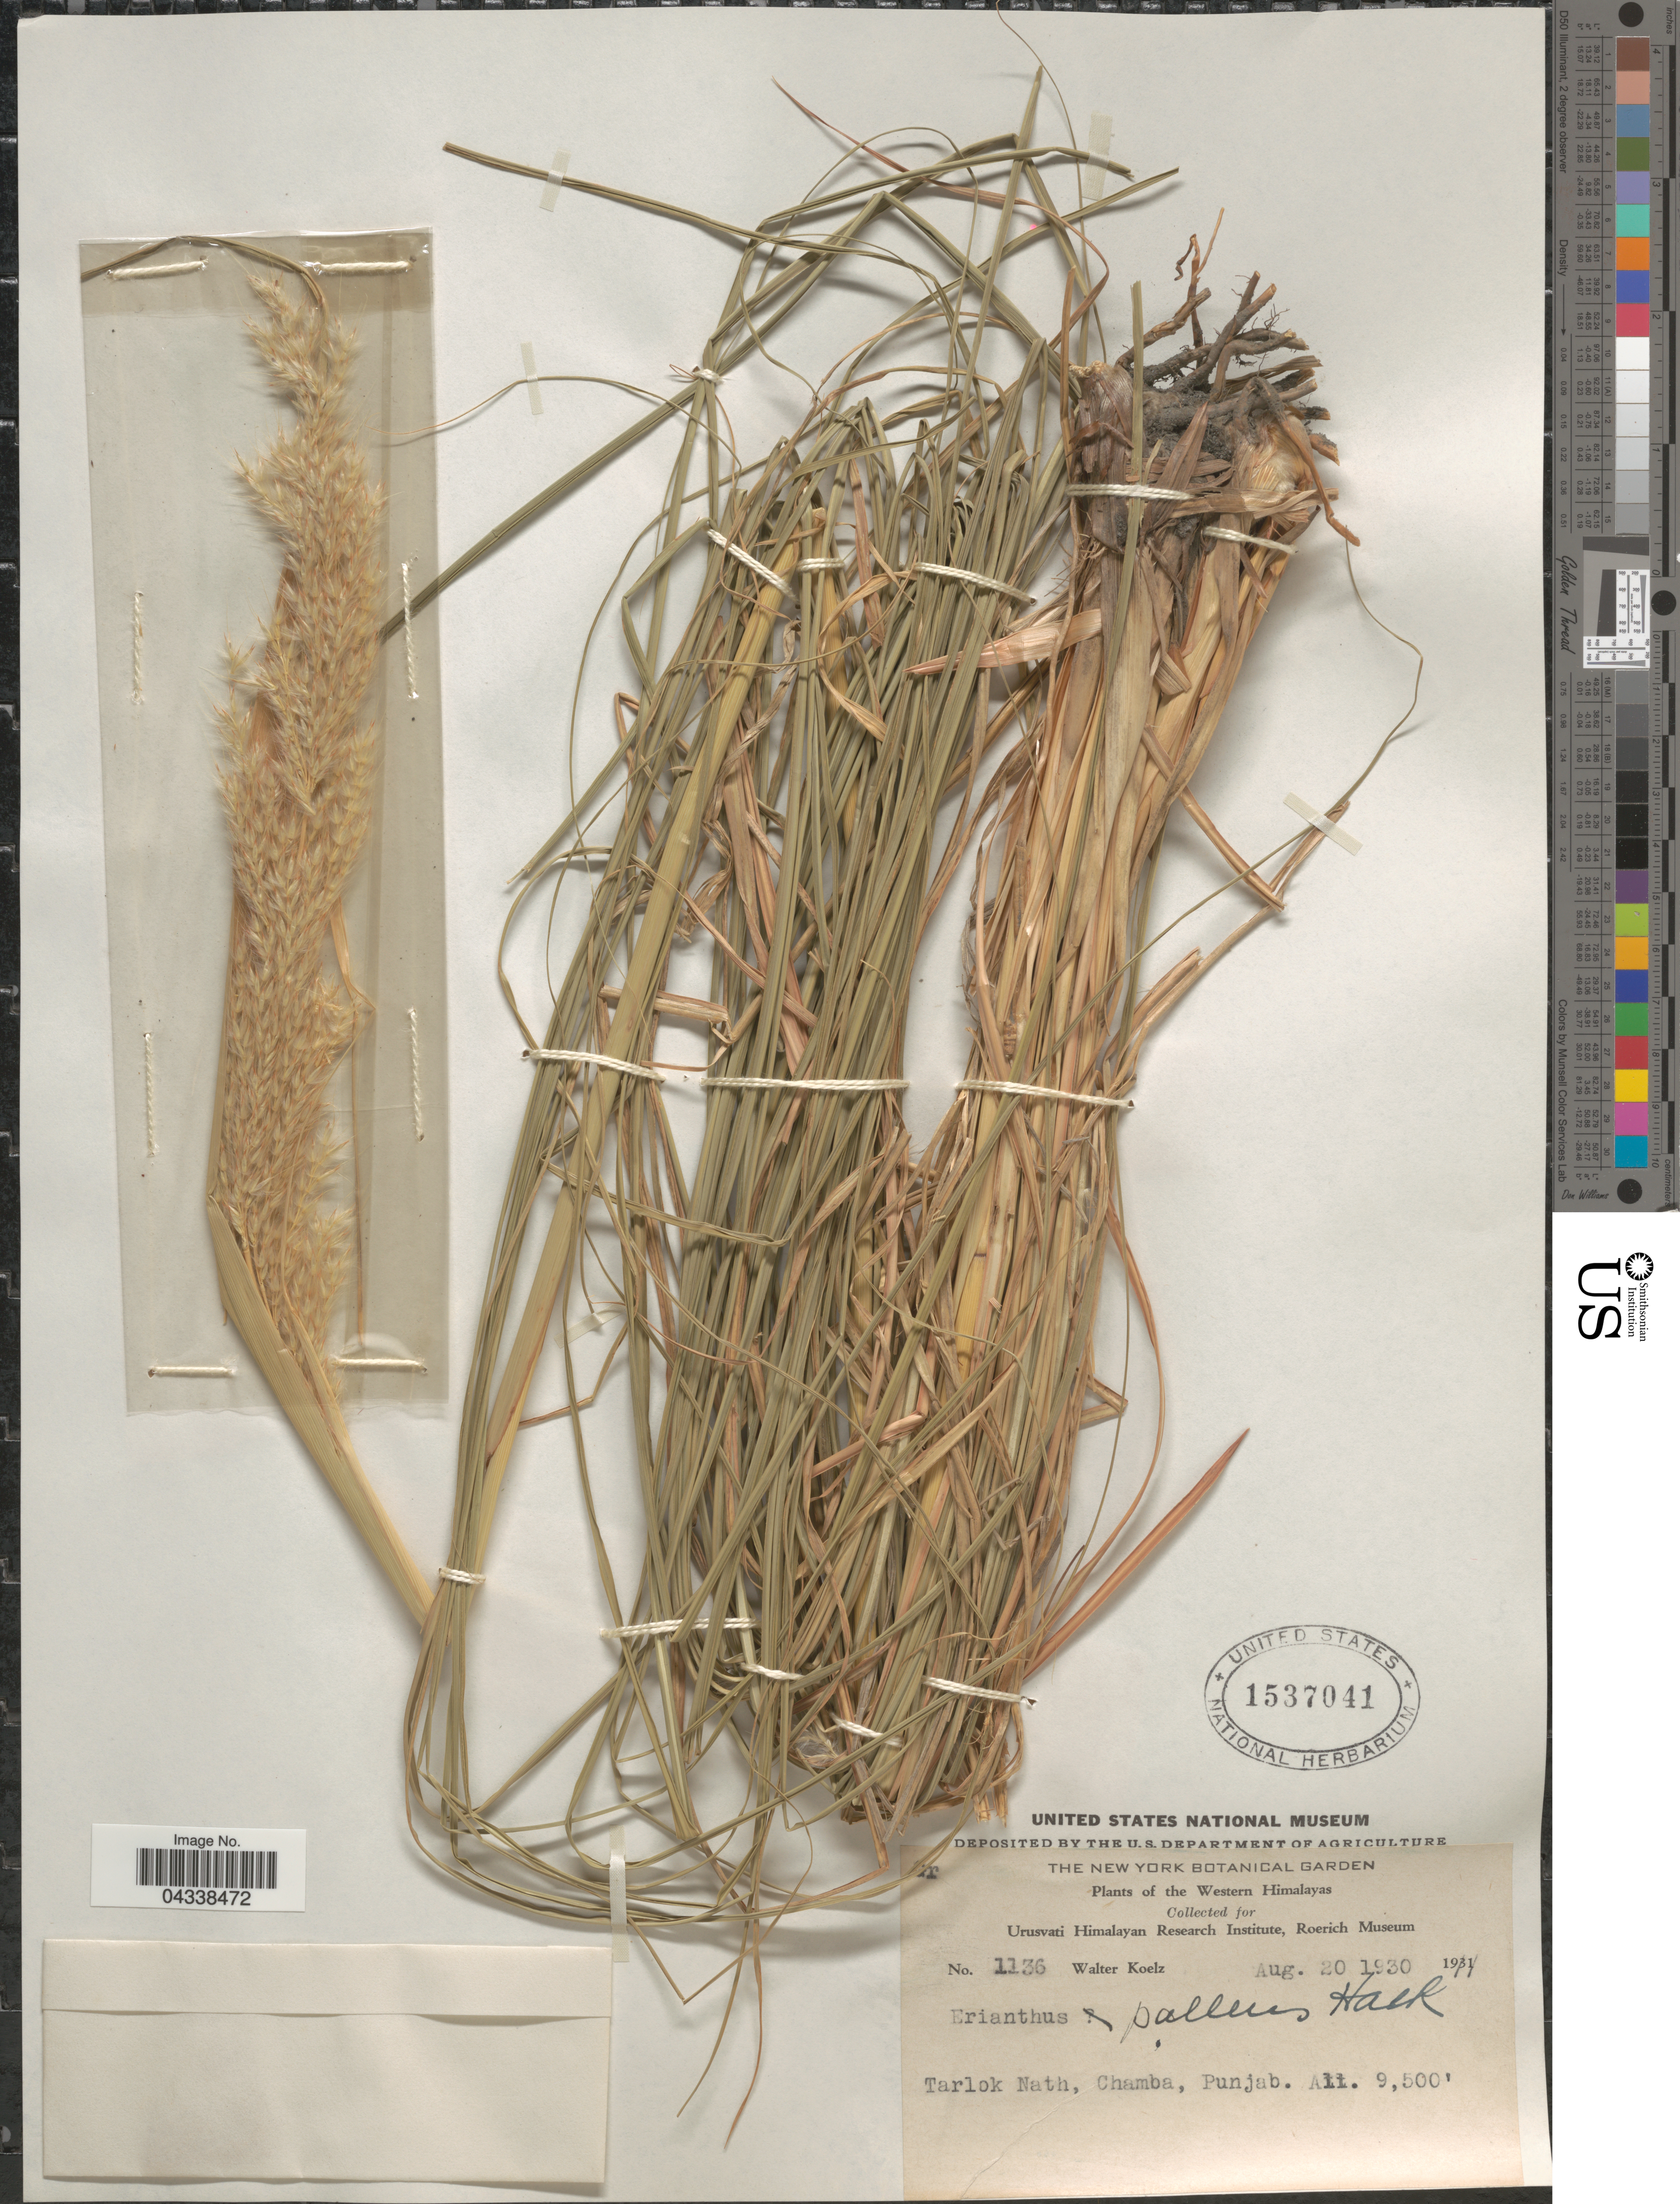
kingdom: Plantae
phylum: Tracheophyta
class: Liliopsida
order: Poales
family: Poaceae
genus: Saccharum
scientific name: Saccharum rufipilum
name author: Steud.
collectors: W. N. Koelz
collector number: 1136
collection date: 1930-08-20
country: India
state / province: Punjab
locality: Western Himalayas. Tarlok Nath, Chamba.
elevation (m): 2896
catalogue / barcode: US 1537041